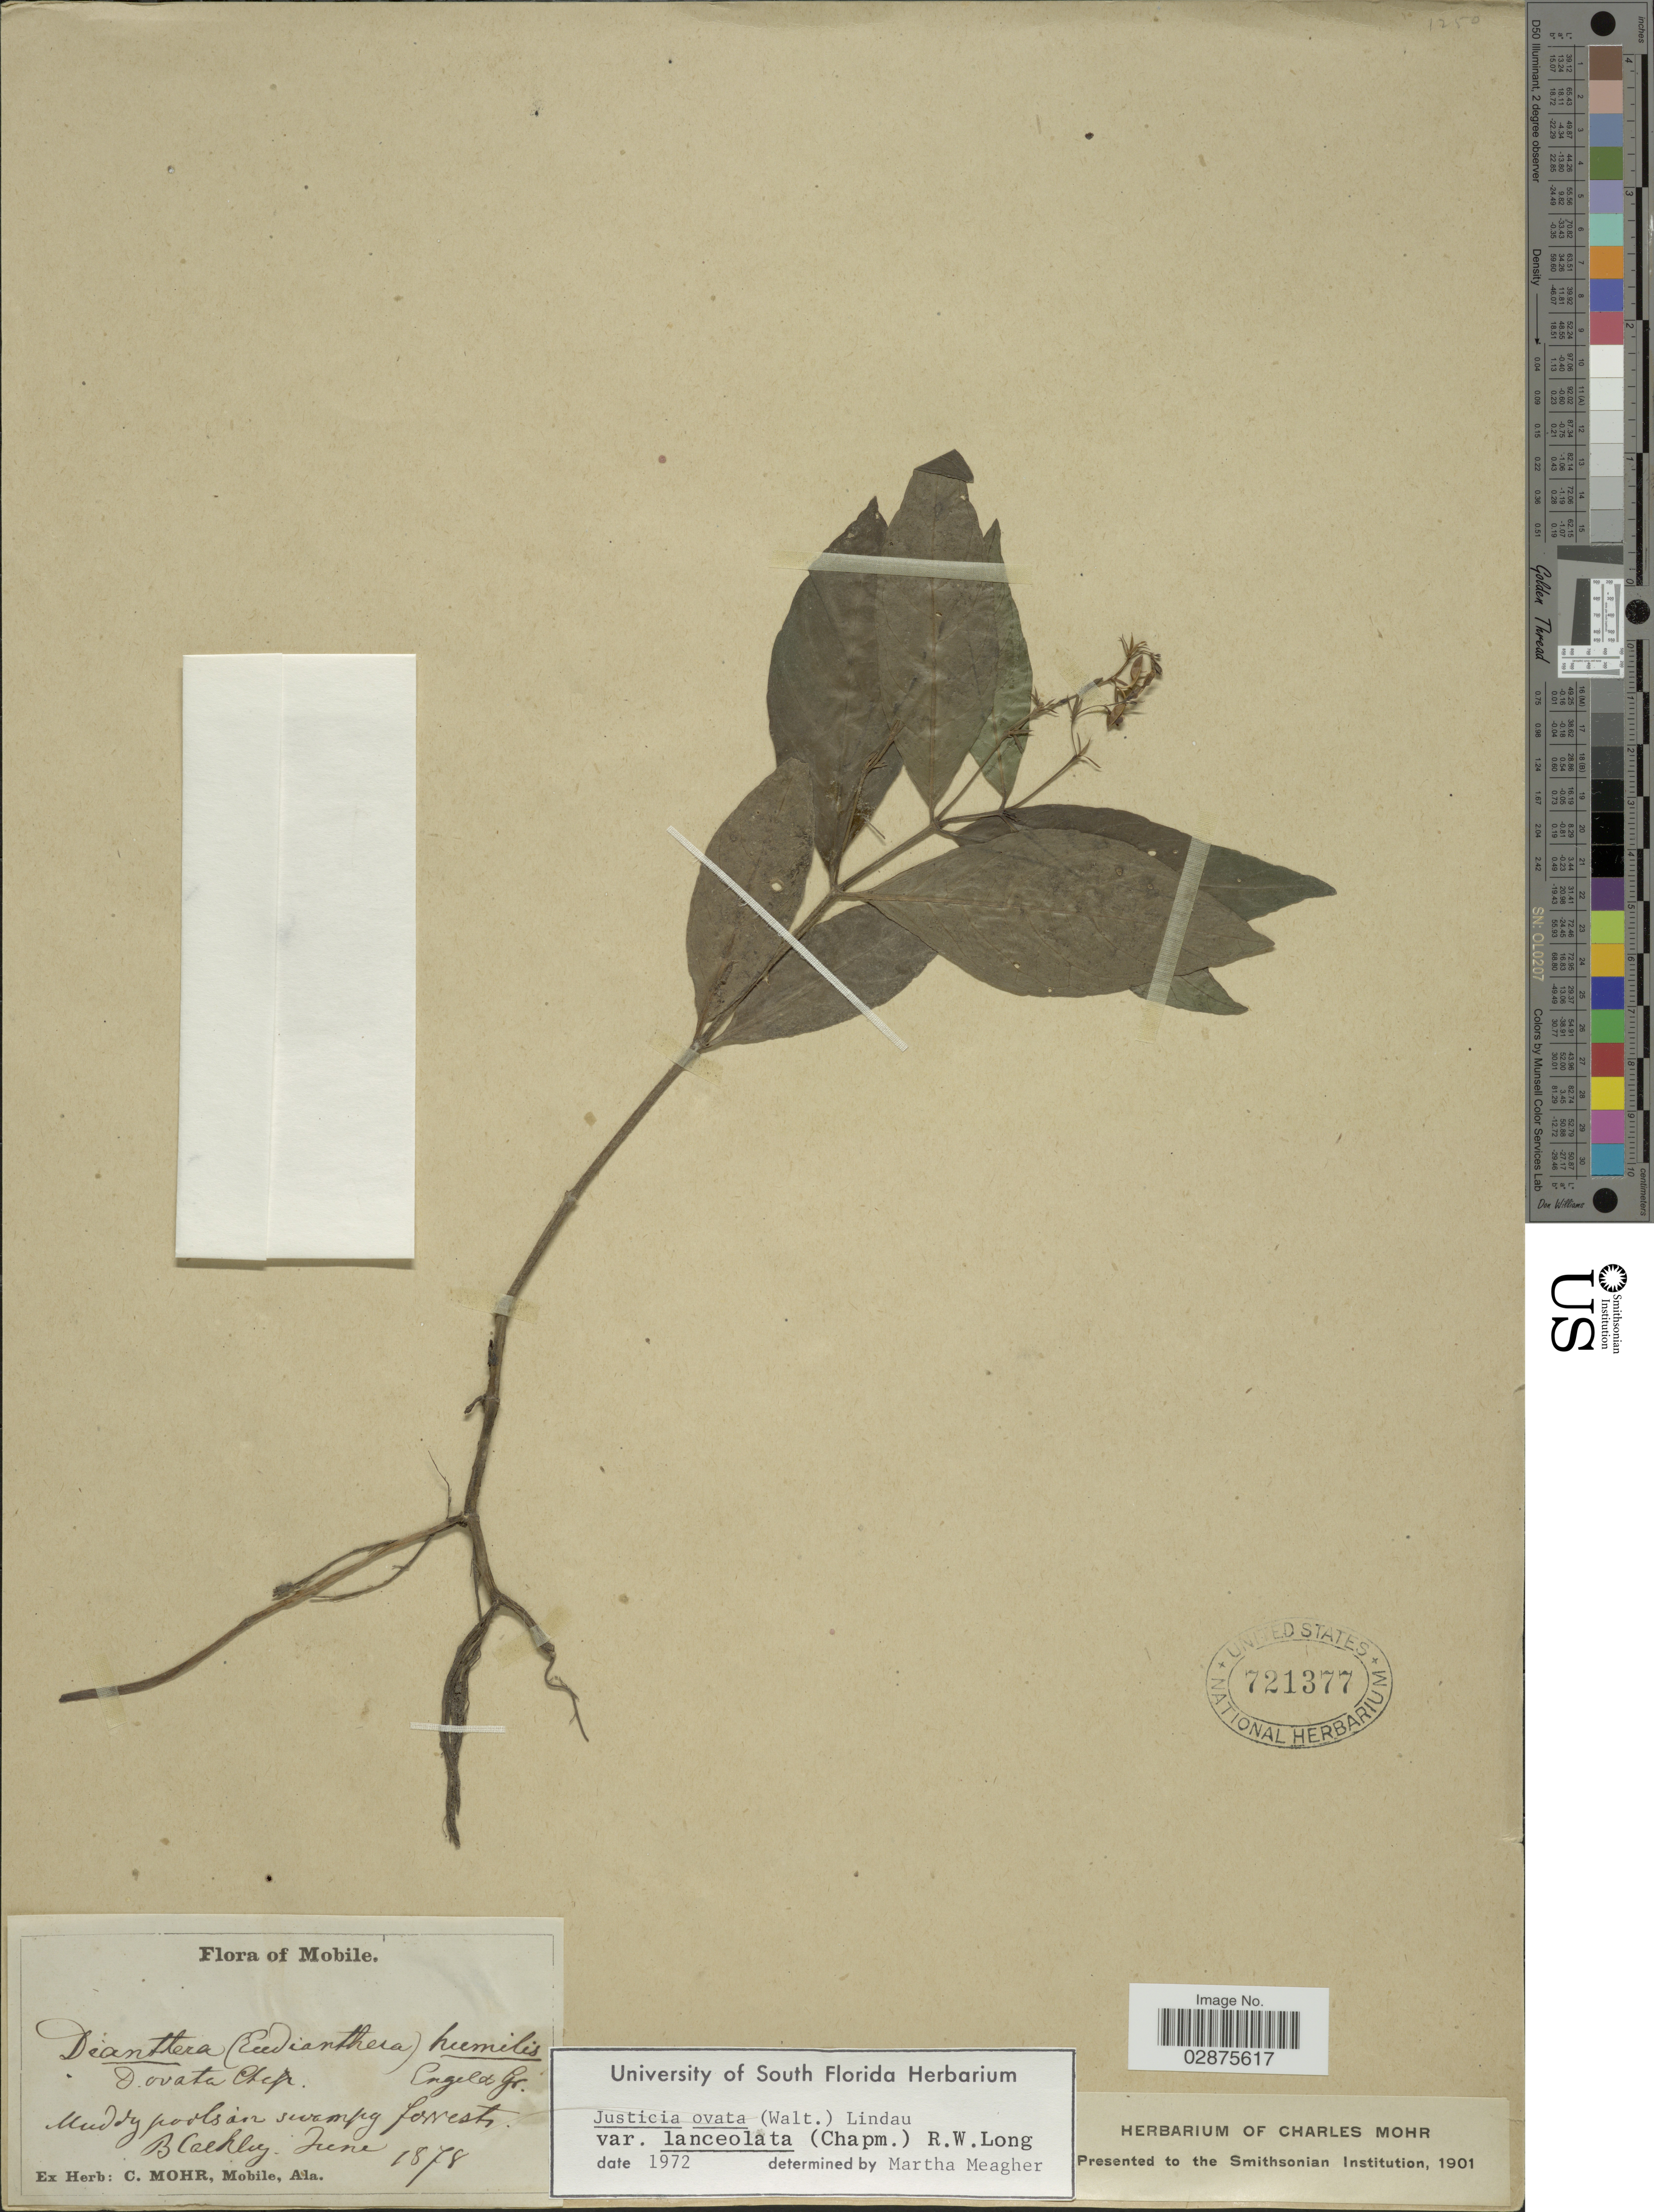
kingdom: Plantae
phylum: Tracheophyta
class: Magnoliopsida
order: Lamiales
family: Acanthaceae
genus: Justicia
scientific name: Justicia lanceolata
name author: (Chapm.) Small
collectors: ex herb. Charles Mohr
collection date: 1878-06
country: United States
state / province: Alabama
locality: Mobile. Blackley.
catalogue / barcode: US 721377